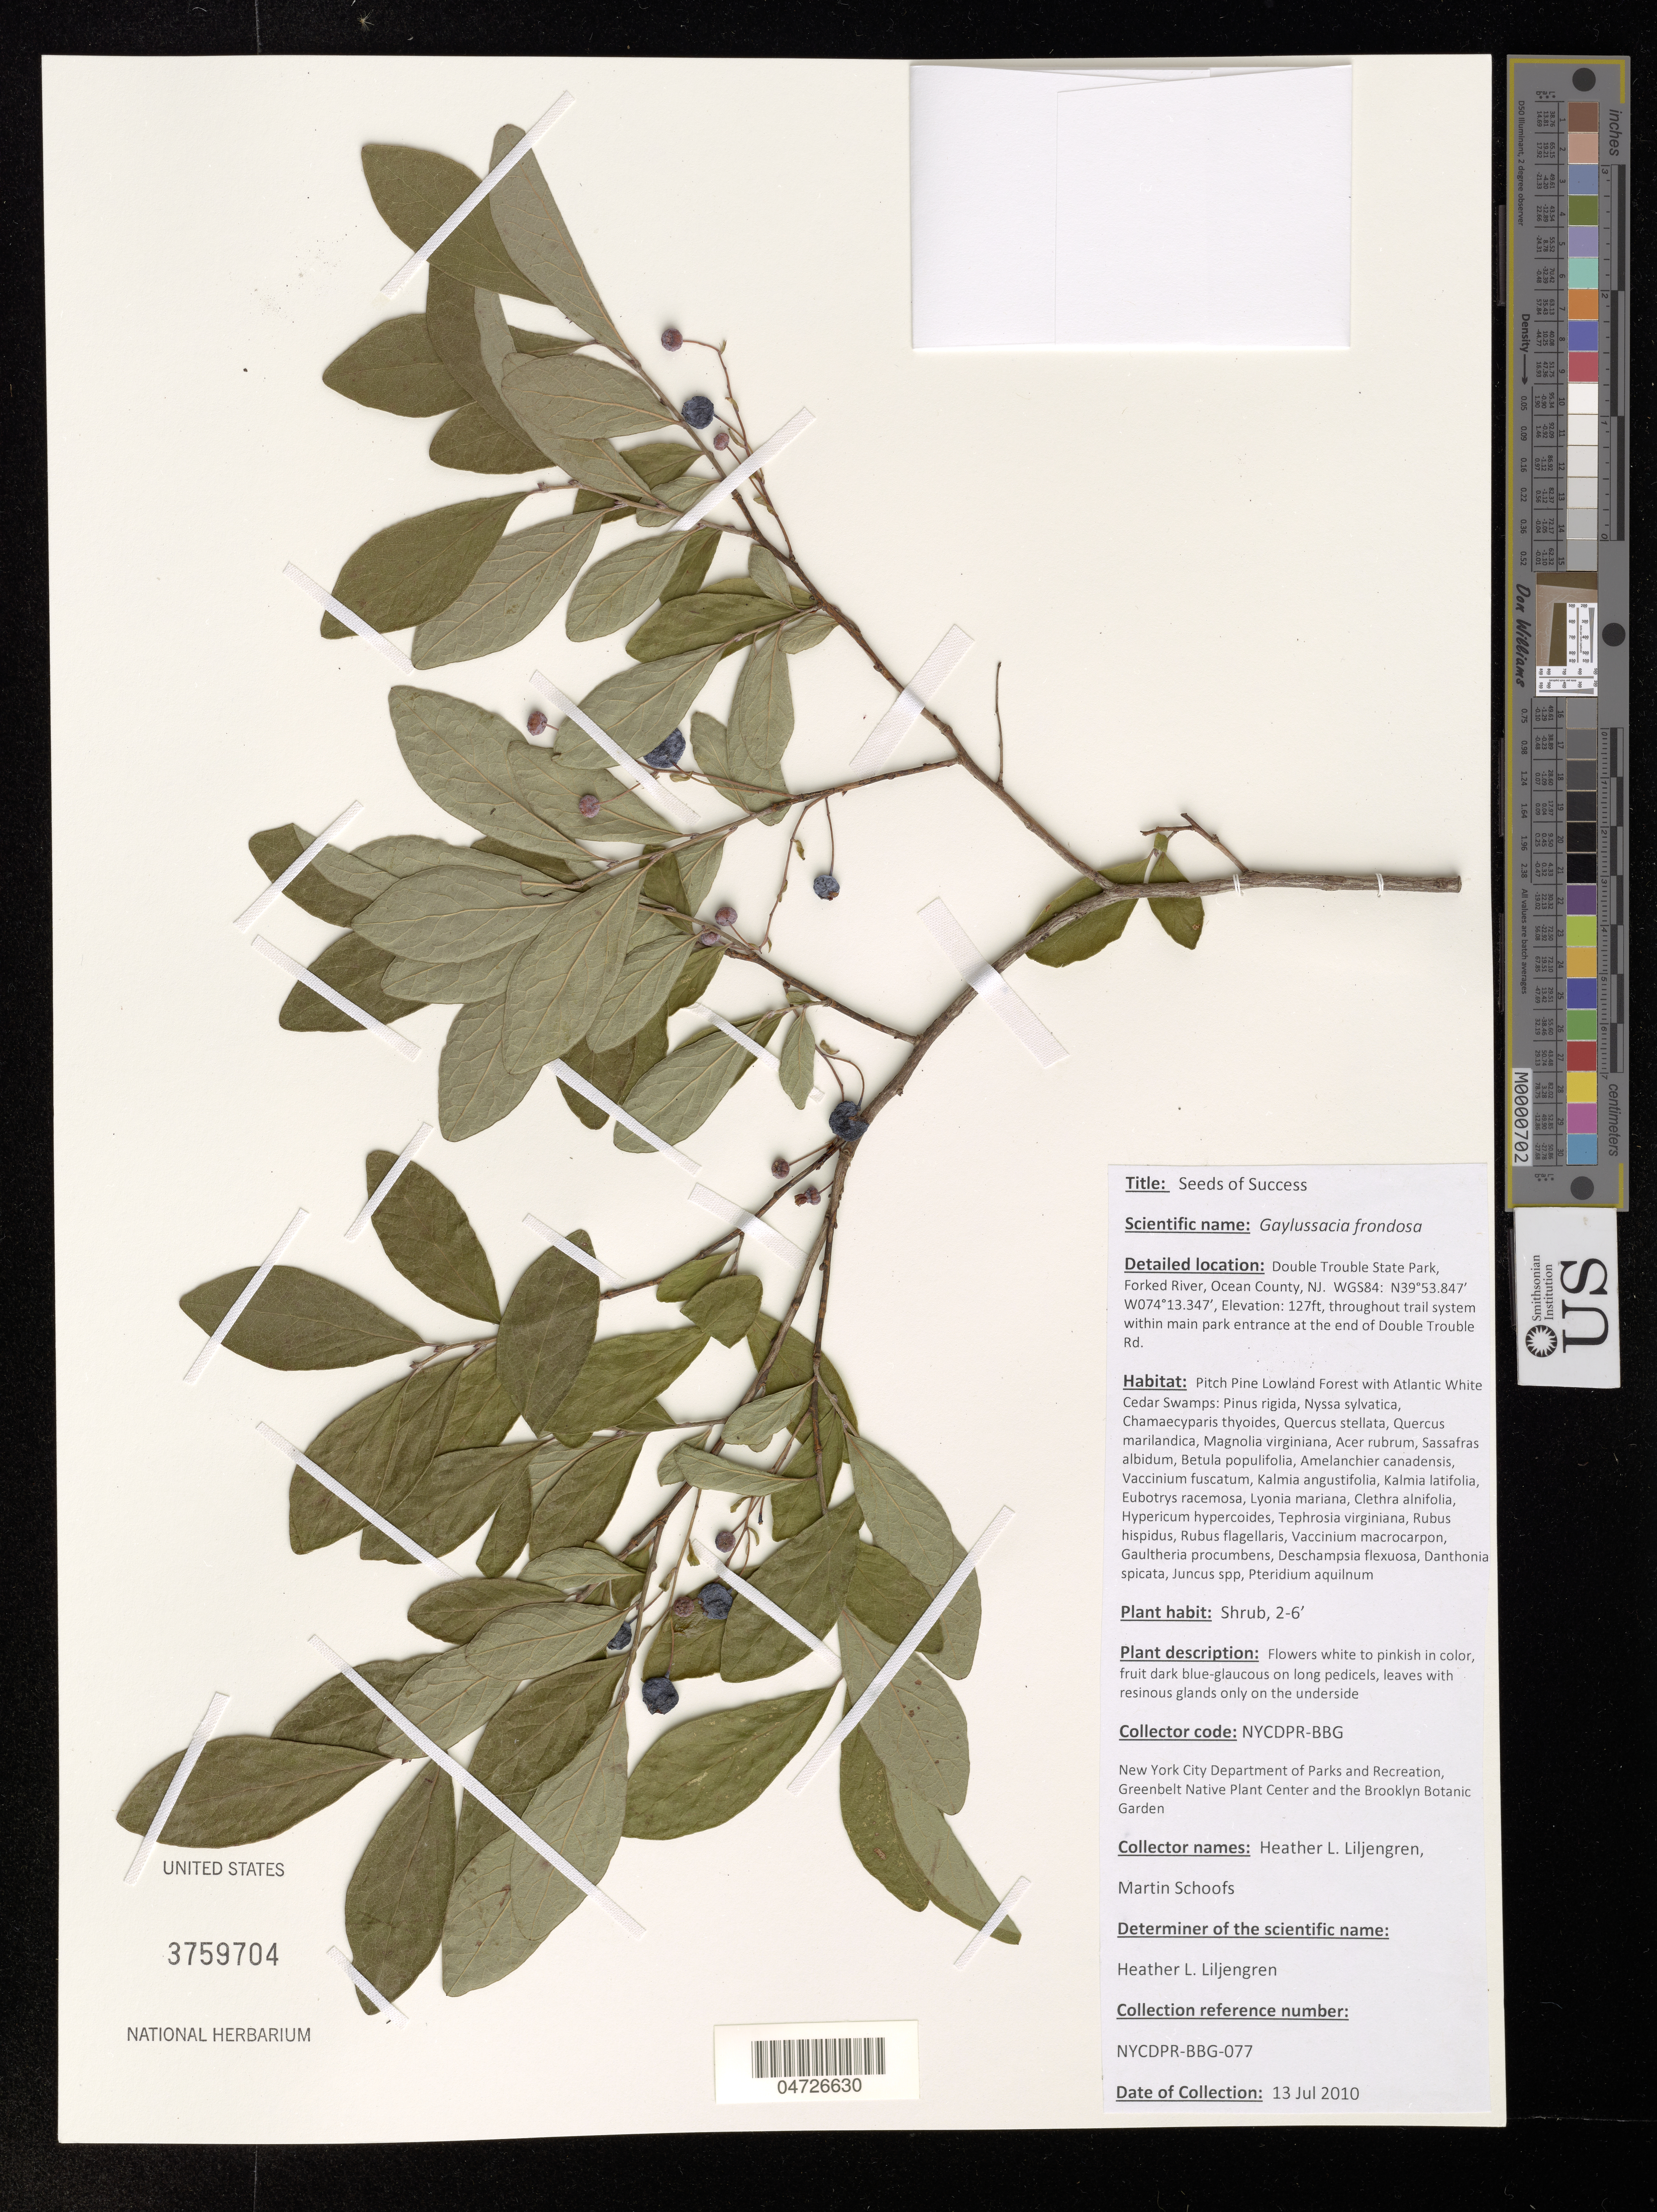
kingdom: Plantae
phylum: Tracheophyta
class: Magnoliopsida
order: Ericales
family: Ericaceae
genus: Gaylussacia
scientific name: Gaylussacia frondosa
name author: (L.) Torr. & A. Gray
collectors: H. Liljengren & M. Schoofs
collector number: NYCDPR-BBG-077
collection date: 2010-07-13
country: United States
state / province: New Jersey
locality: Double Trouble State Park, Forked River, Ocean County. Throughout trail system within main park entrance at the end of Double Trouble Rd.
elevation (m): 39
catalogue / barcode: US 3759704